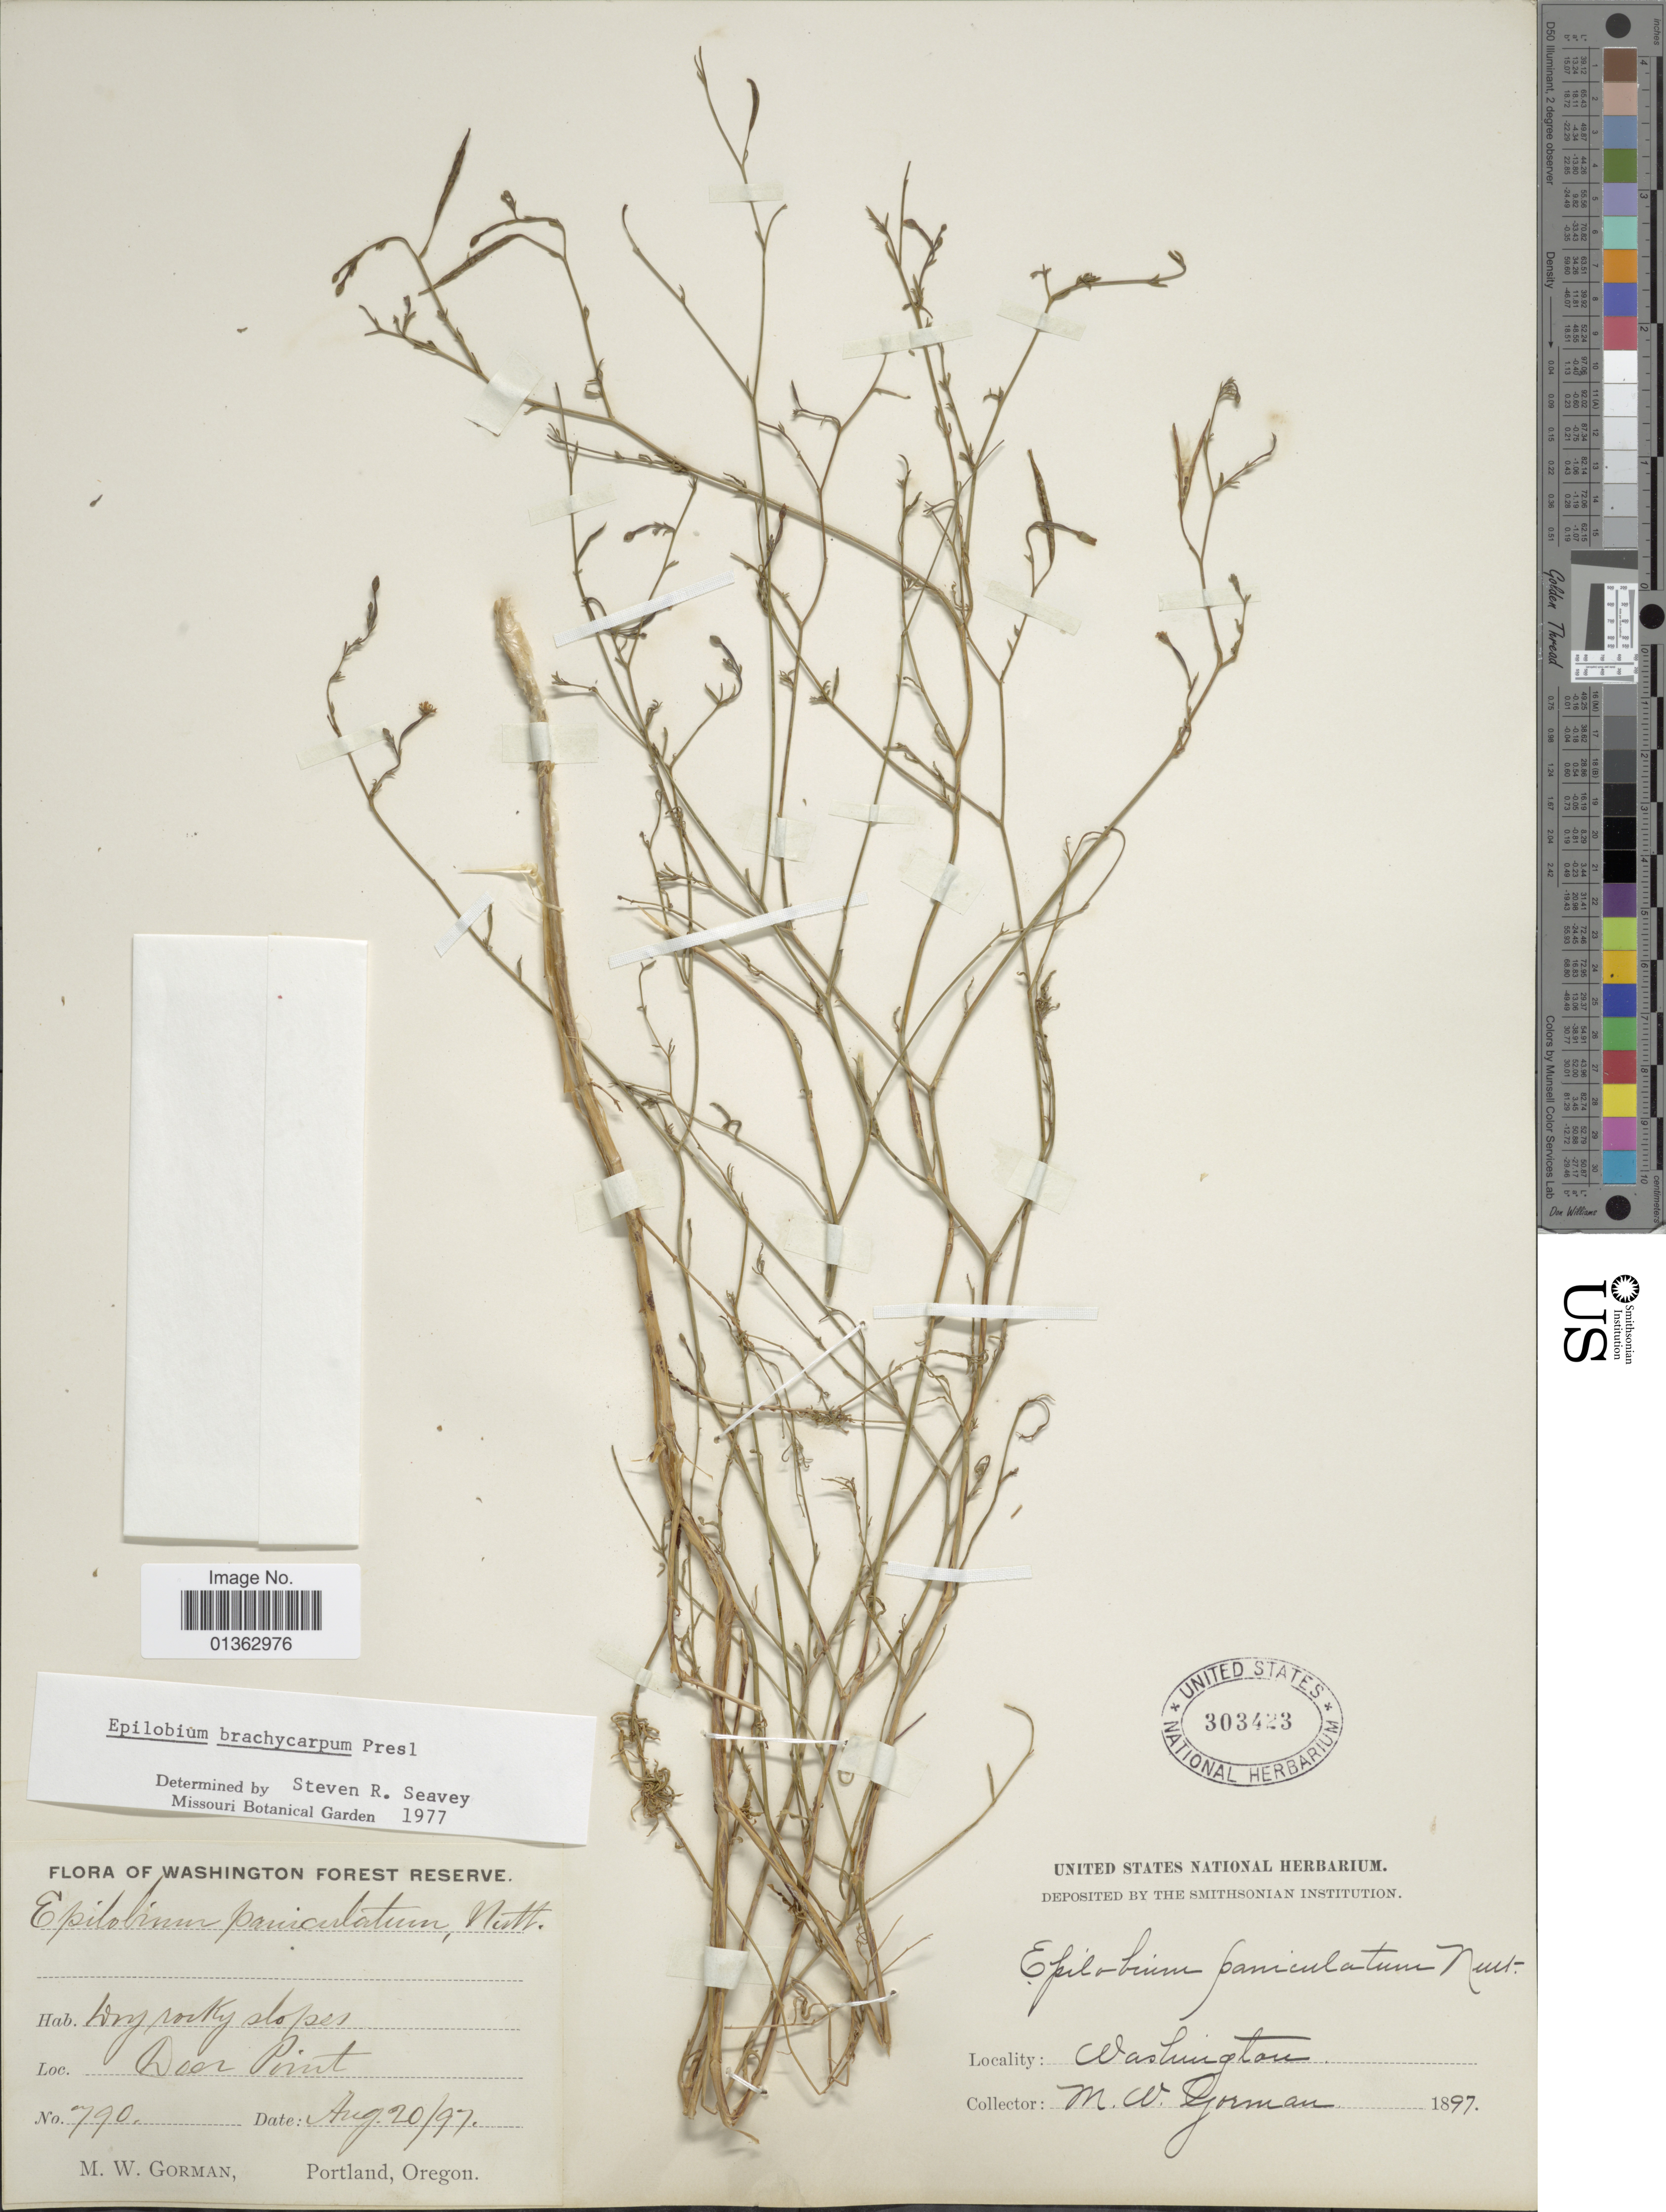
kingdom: Plantae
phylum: Tracheophyta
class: Magnoliopsida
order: Myrtales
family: Onagraceae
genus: Epilobium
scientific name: Epilobium brachycarpum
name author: C. Presl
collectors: M. W. Gorman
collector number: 790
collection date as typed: Transcribed d/m/y: 20/8/97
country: United States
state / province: Washington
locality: Deer Point.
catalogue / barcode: US 303423